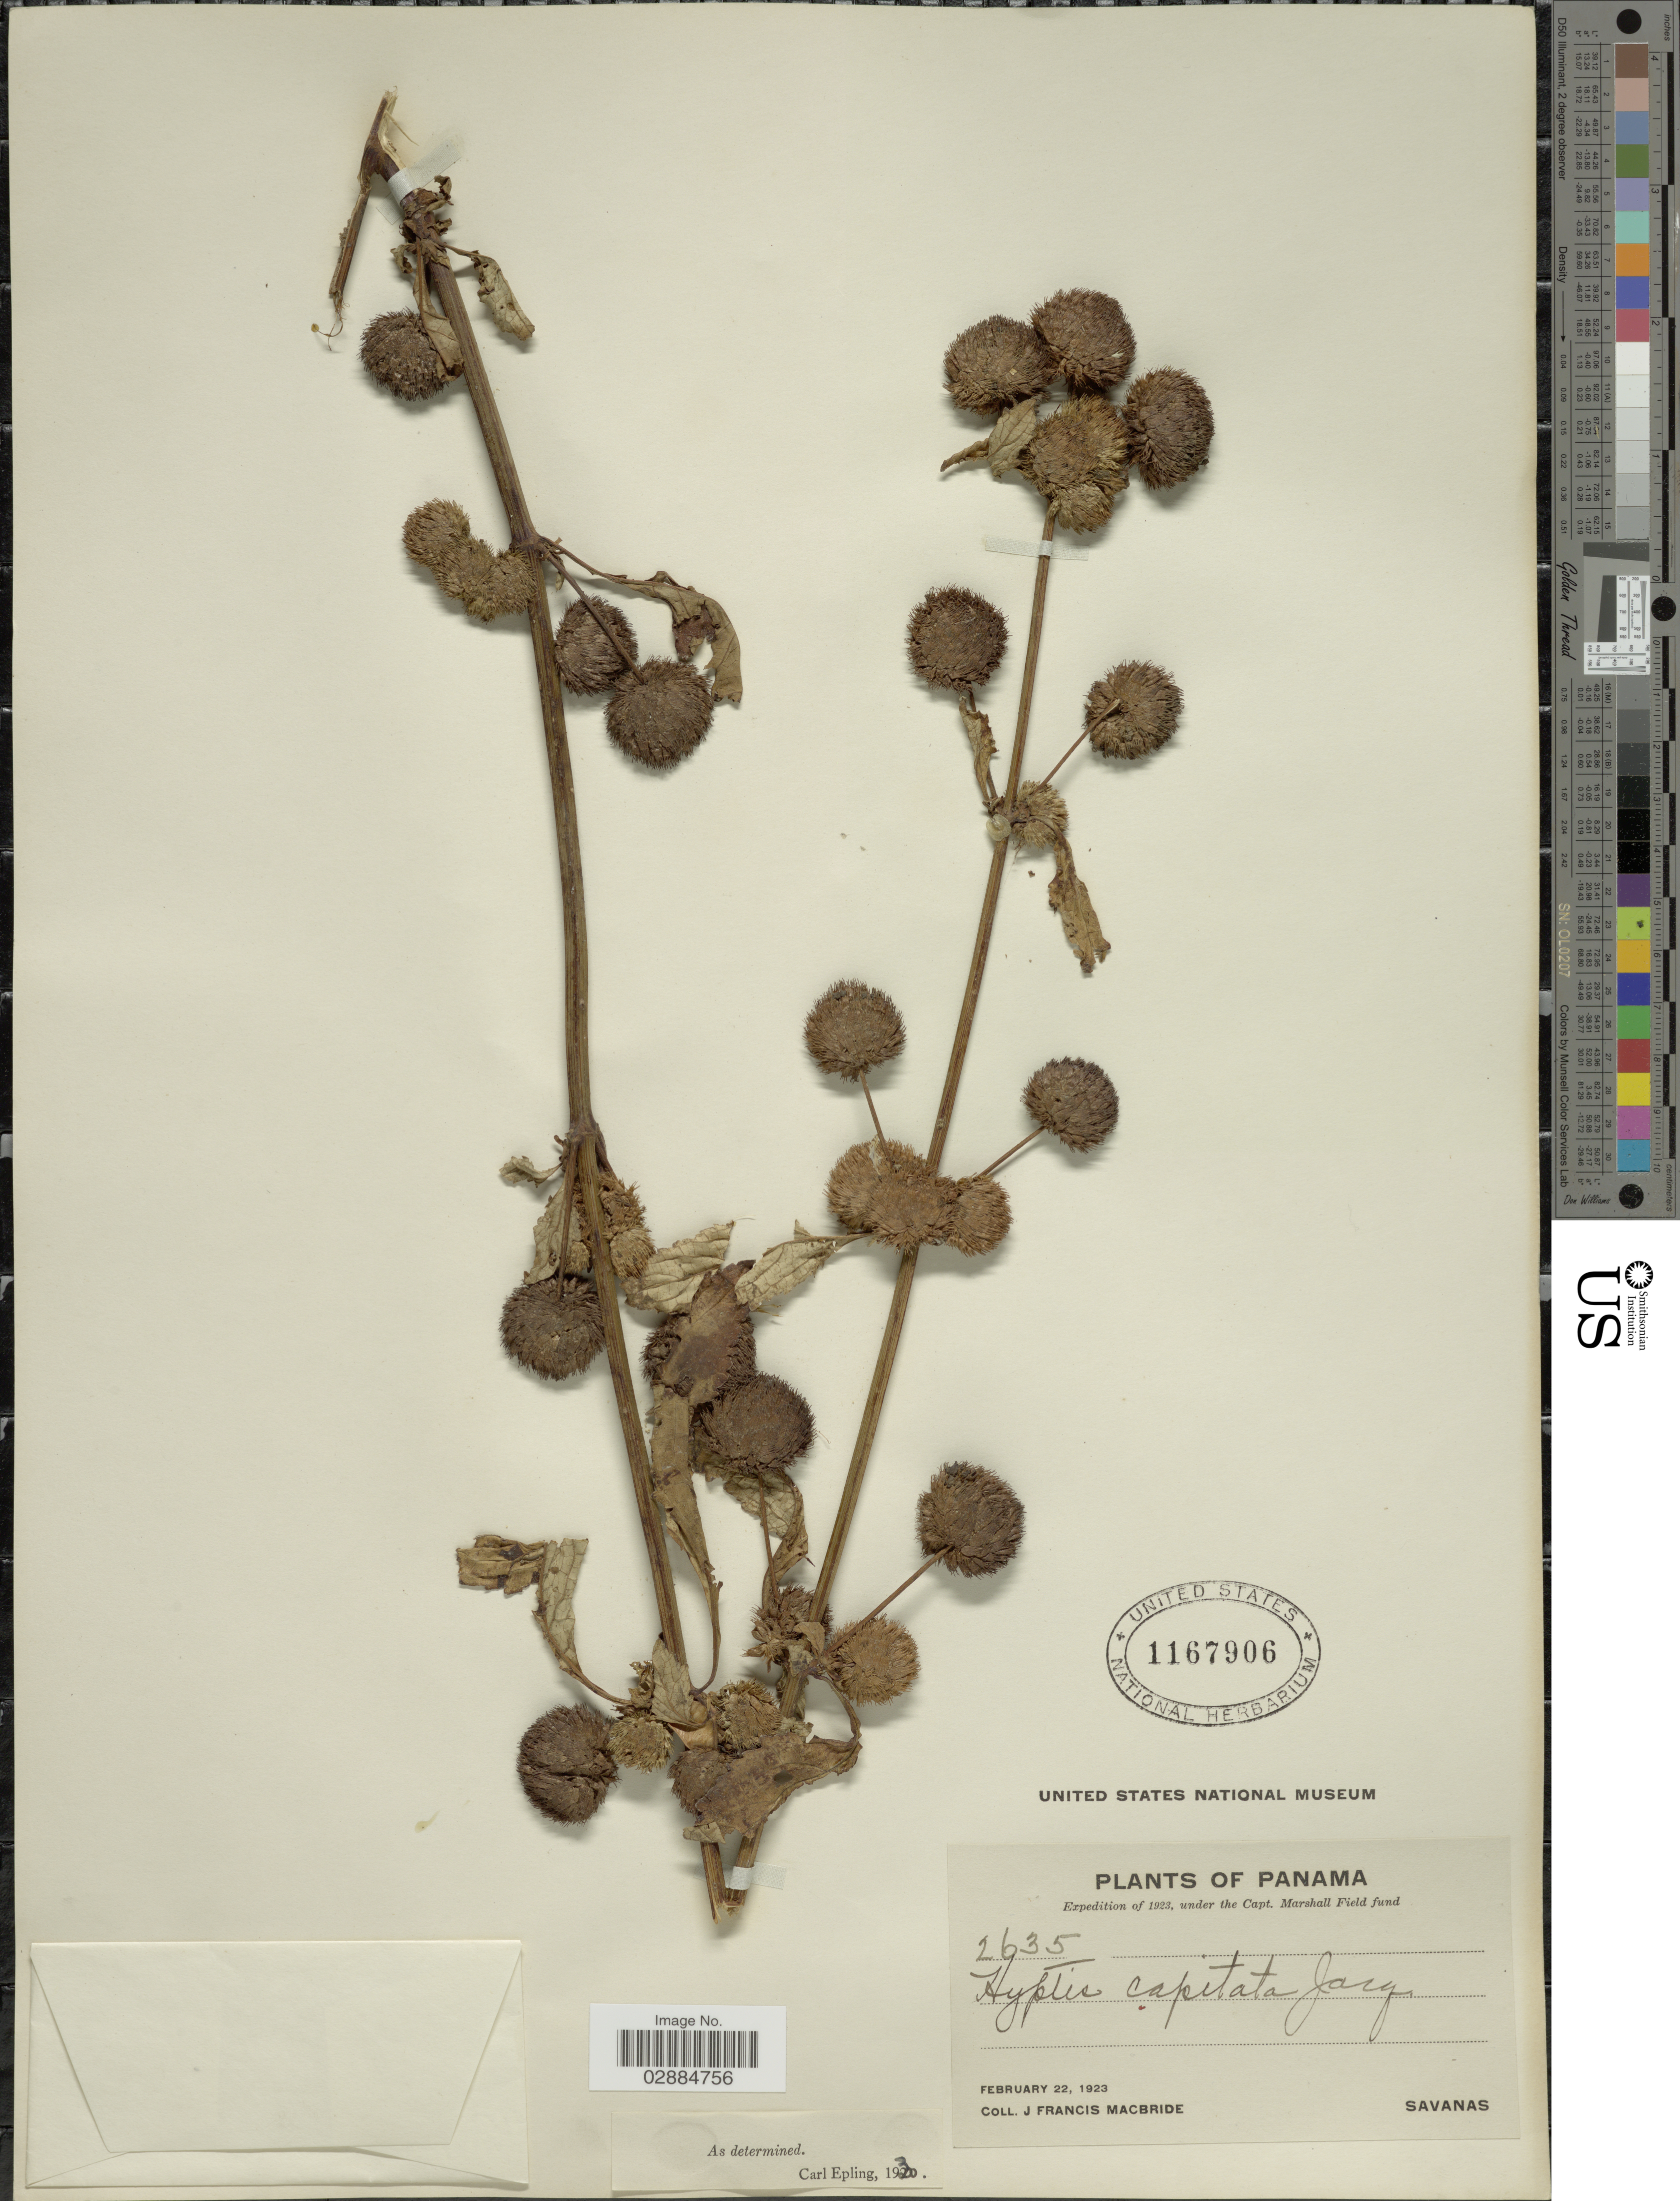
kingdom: Plantae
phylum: Tracheophyta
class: Magnoliopsida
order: Lamiales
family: Lamiaceae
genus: Hyptis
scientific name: Hyptis capitata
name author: Jacq.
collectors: J. F. Macbride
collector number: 2635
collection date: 1923-02-22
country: Panama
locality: Savanas.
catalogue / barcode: US 1167906